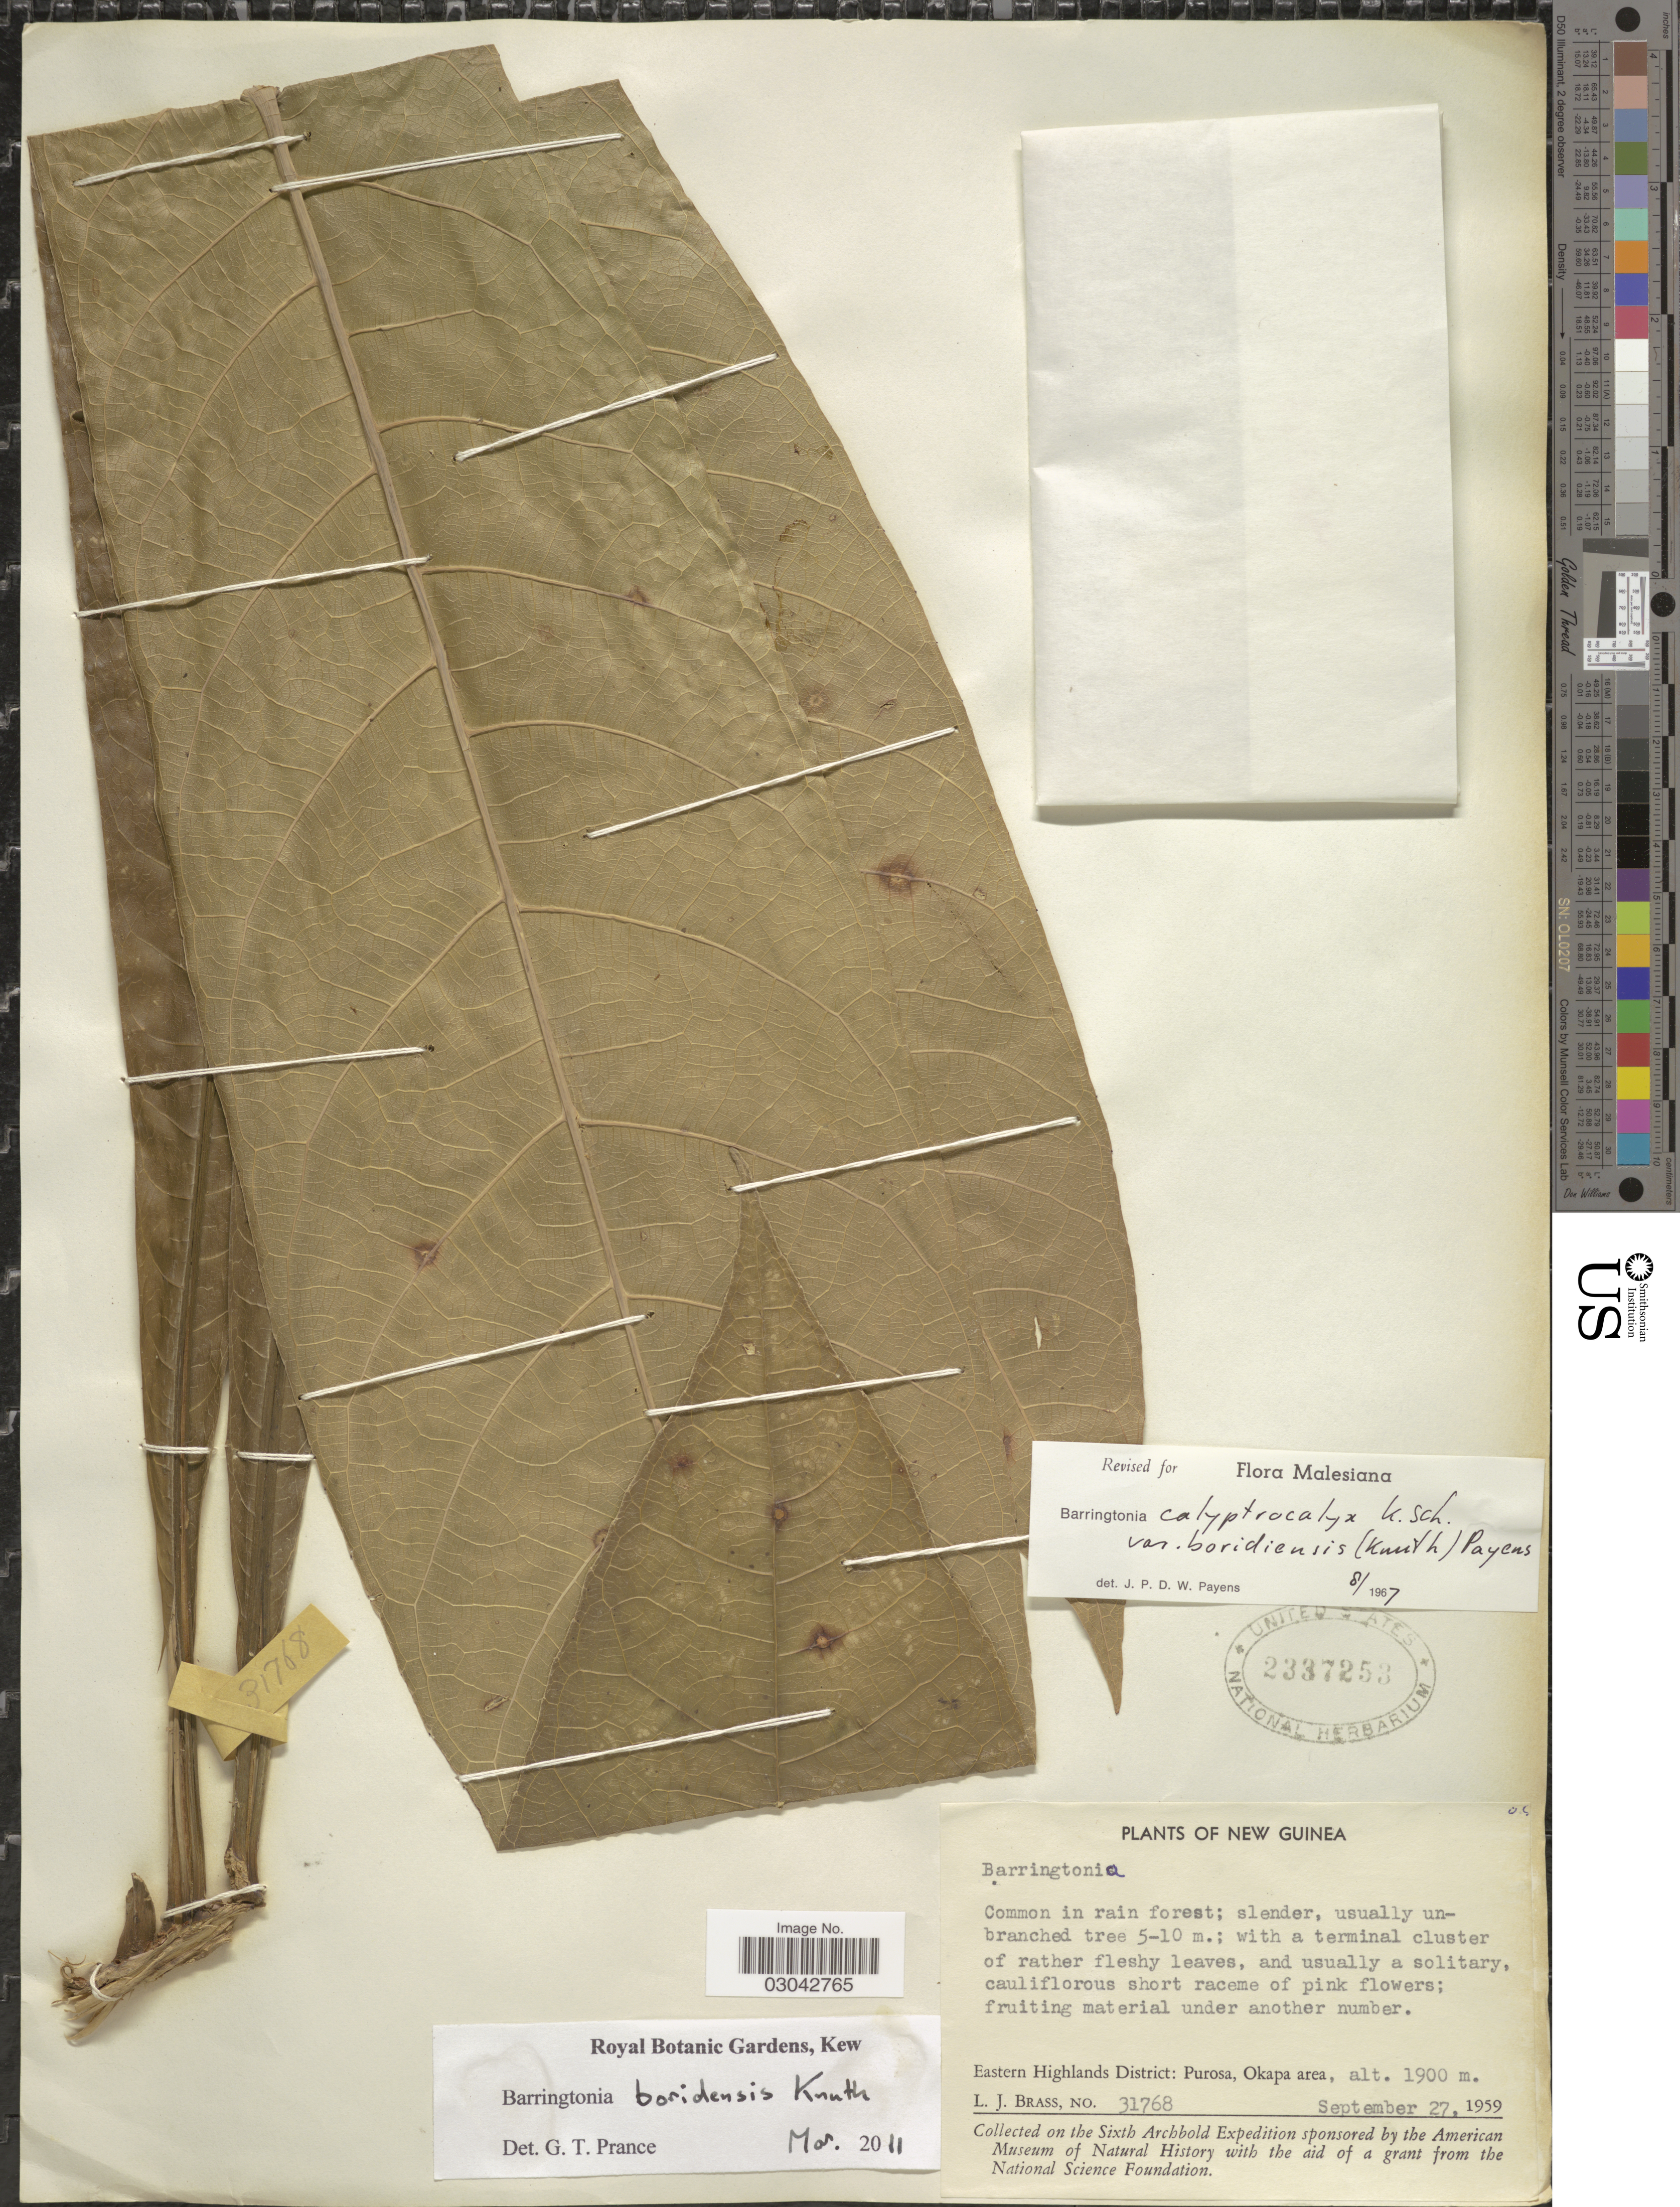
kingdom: Plantae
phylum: Tracheophyta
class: Magnoliopsida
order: Ericales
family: Lecythidaceae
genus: Barringtonia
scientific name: Barringtonia boridiensis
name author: R. Knuth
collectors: L. J. Brass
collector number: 31768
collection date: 1959-09-27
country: Papua New Guinea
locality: New Guinea. Eastern Highlands District: Purosa, Okapa area.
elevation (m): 1900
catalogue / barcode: US 2337253